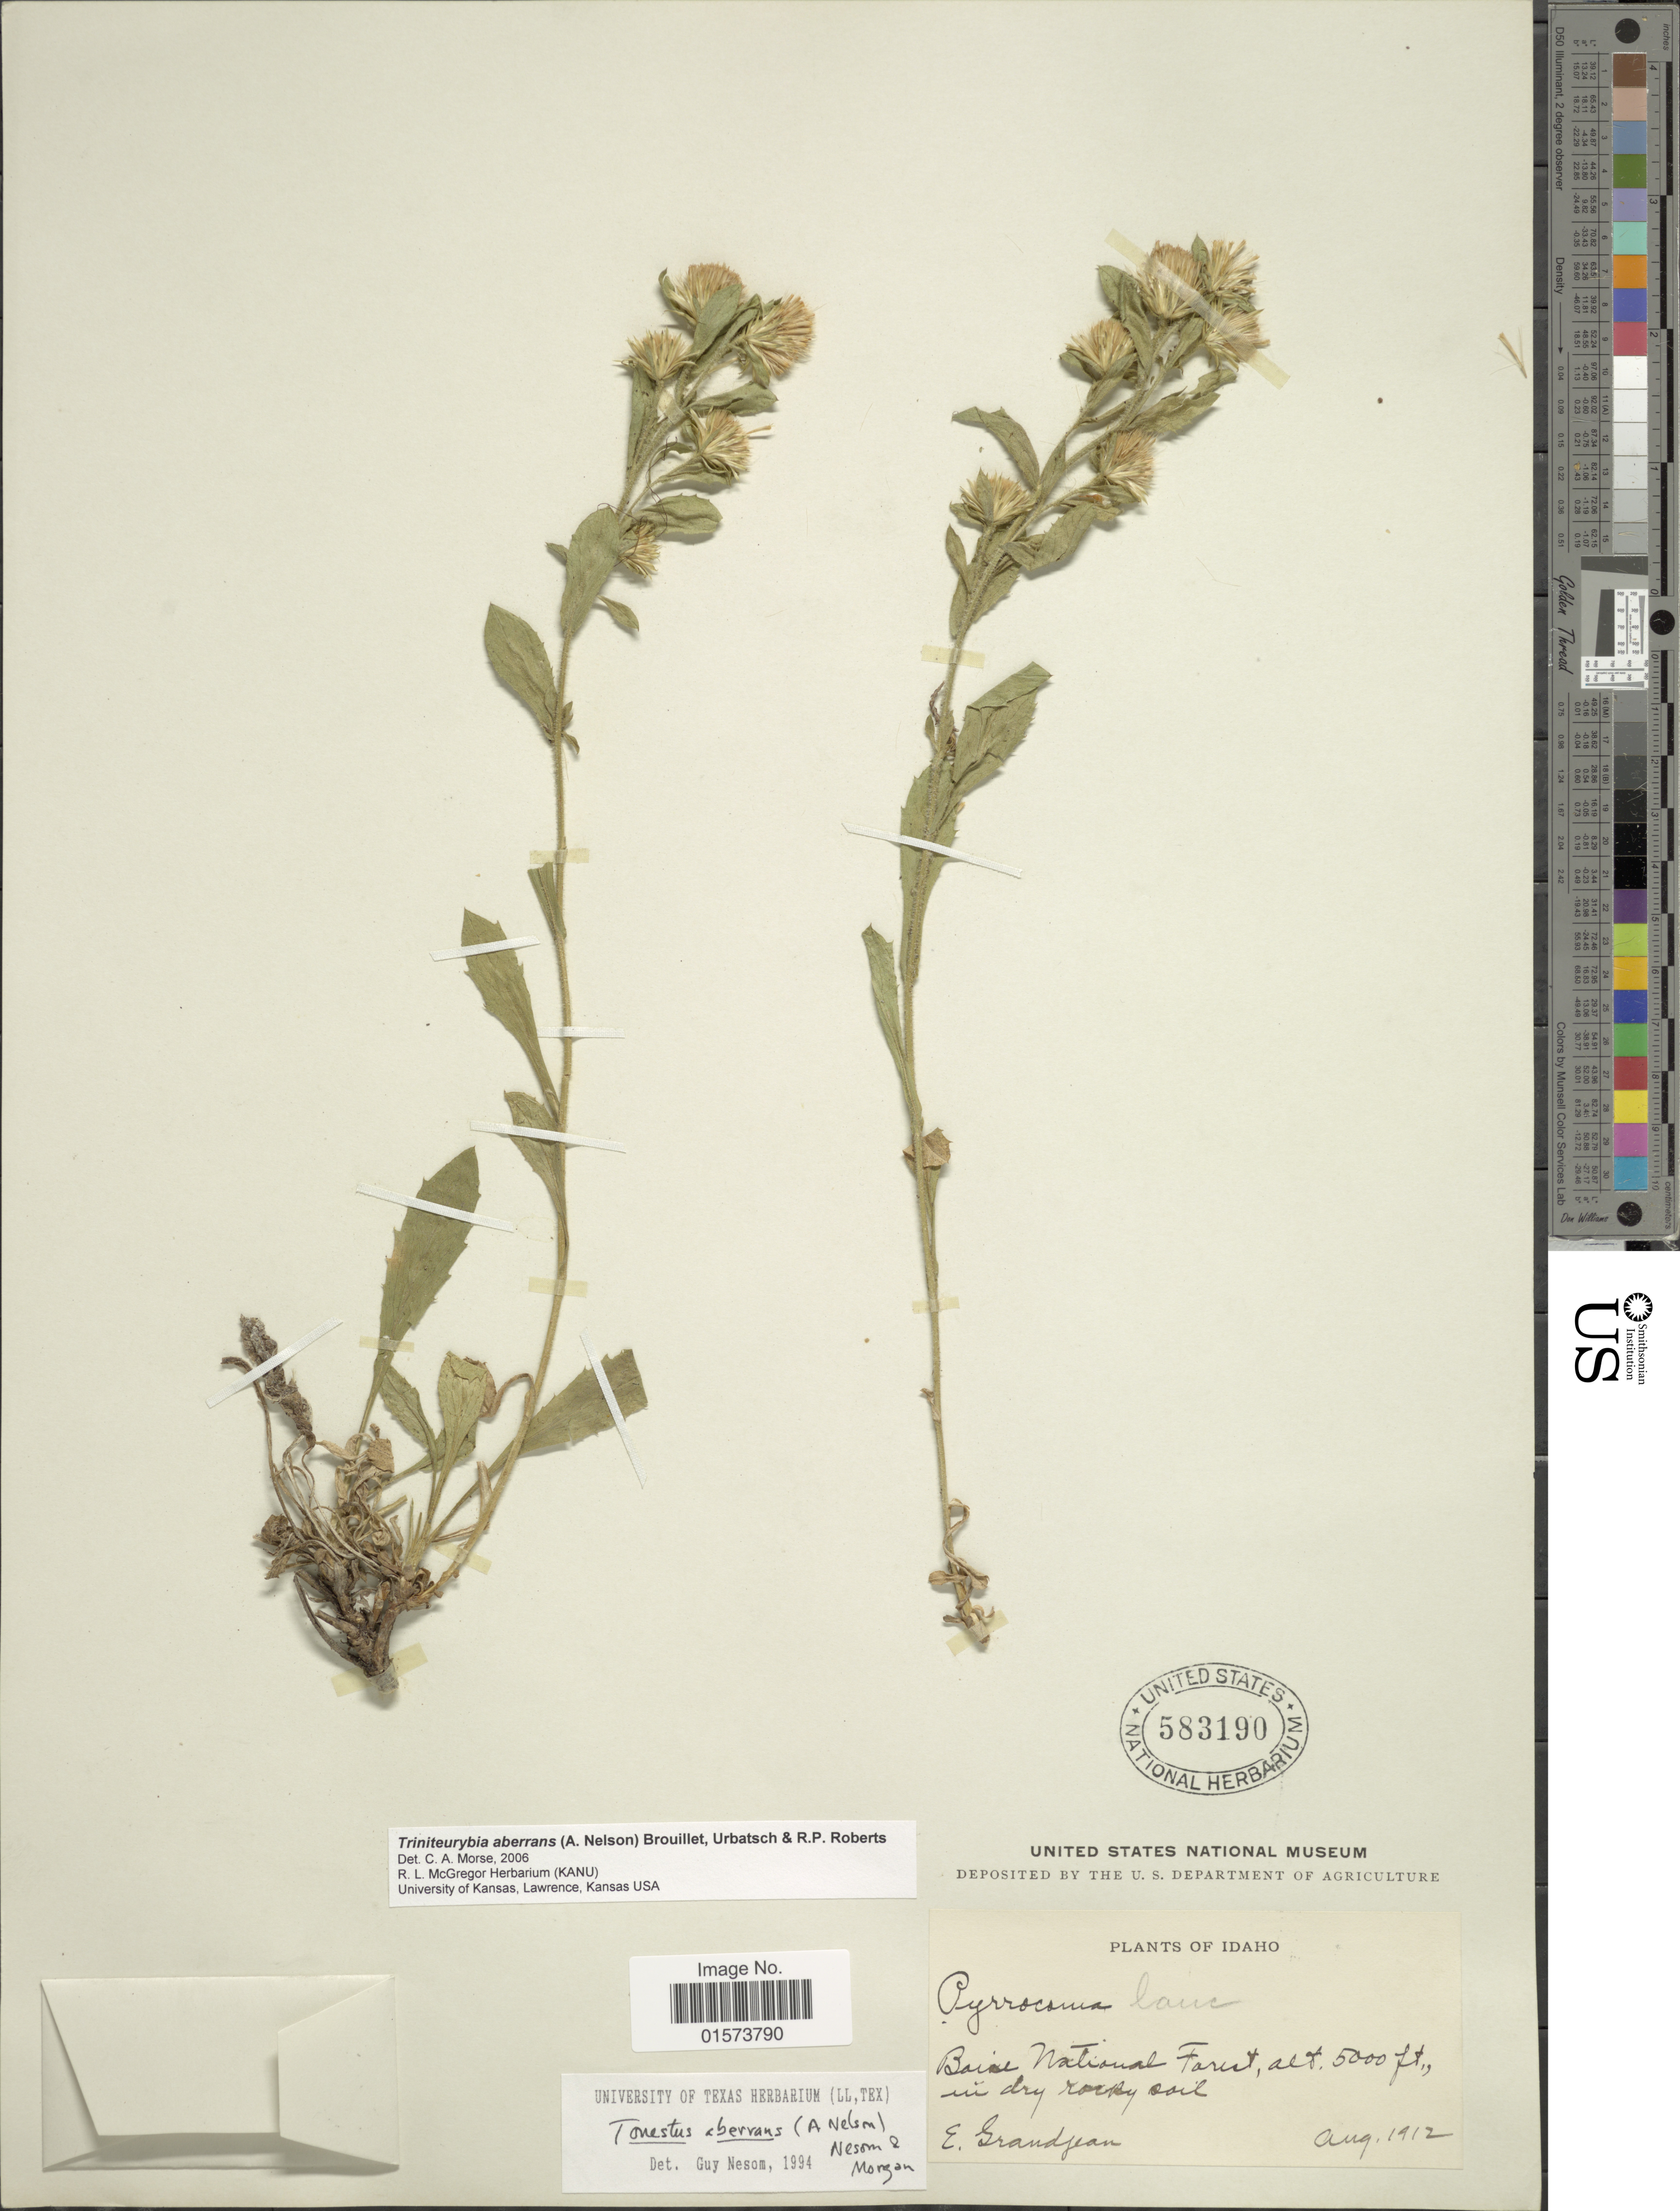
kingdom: Plantae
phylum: Tracheophyta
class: Magnoliopsida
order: Asterales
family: Asteraceae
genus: Tonestus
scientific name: Tonestus aberrans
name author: (A. Nelson) G.L. Nesom & D. R. Morgan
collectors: E. Grandjean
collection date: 1912-08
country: United States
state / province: Idaho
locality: Boise National Forest, in dry rocky soil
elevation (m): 1524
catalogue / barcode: US 583190